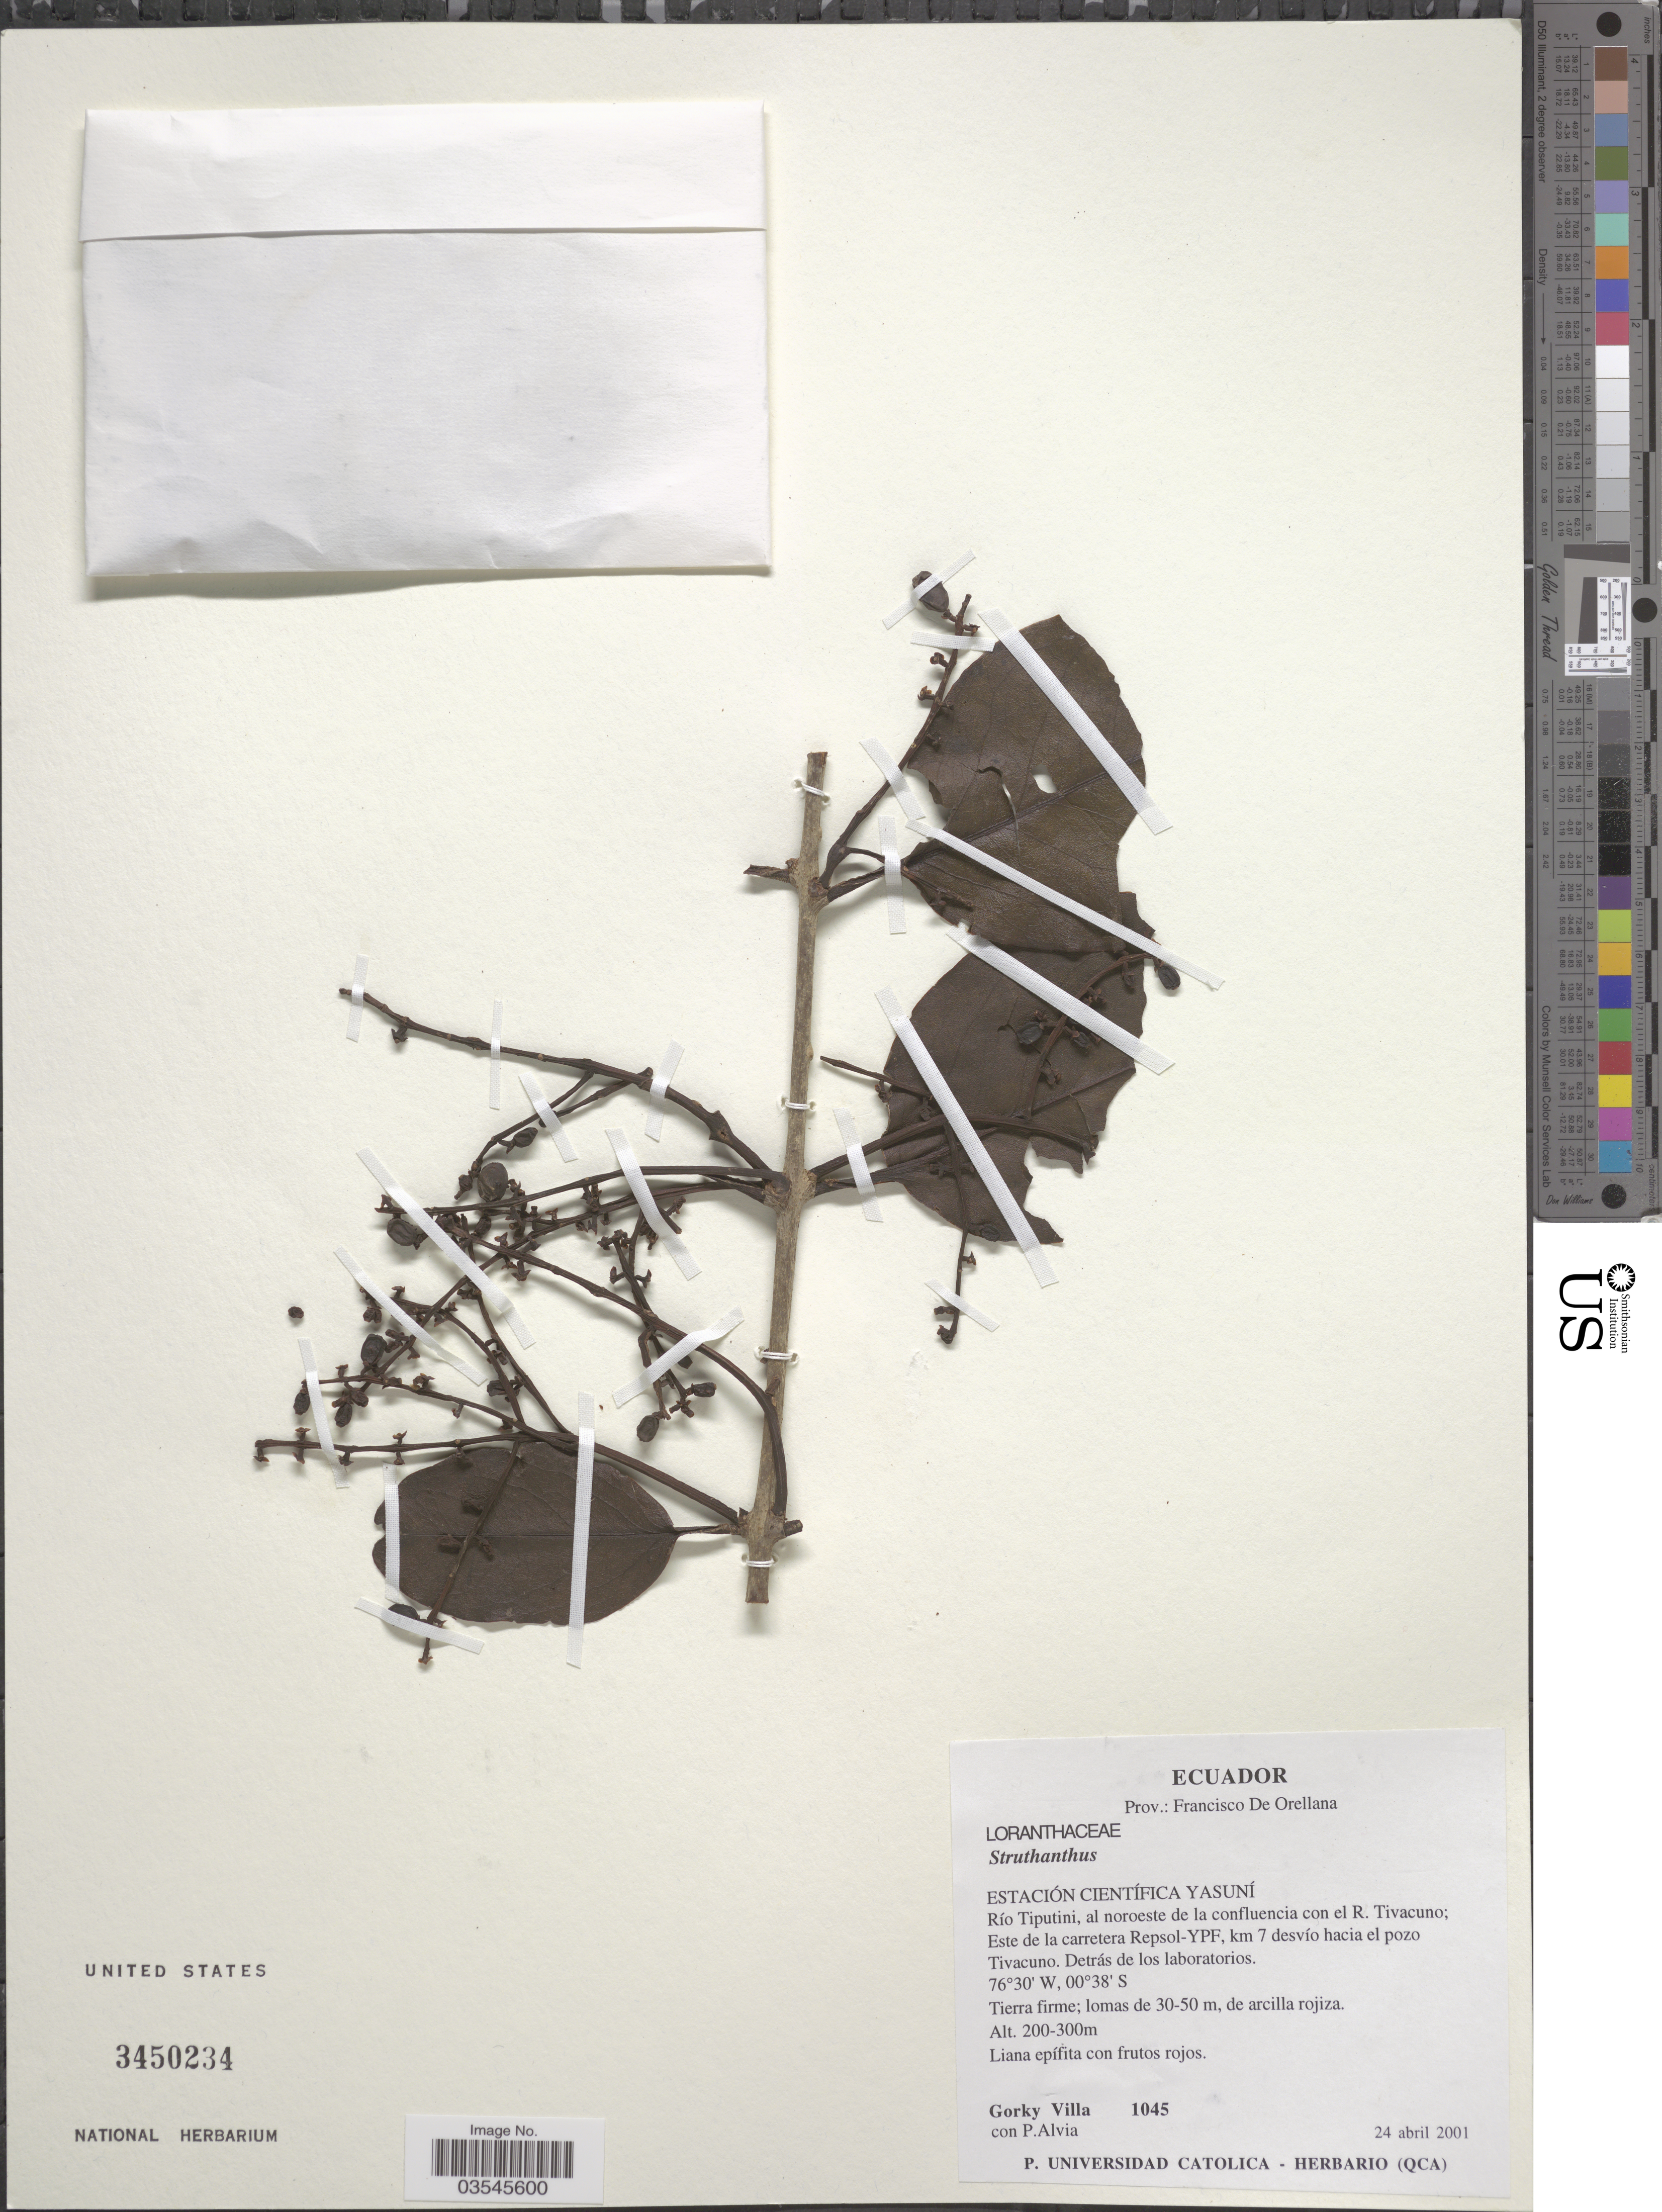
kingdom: Plantae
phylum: Tracheophyta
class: Magnoliopsida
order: Santalales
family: Loranthaceae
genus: Struthanthus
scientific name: Struthanthus sp.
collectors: G. Villa & P. Alvia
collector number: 1045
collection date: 2001-04-24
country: Ecuador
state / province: Orellana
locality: Prov.: Francisco de Orellana. Estación Científica Yasuní. Río Tiputini, al noroeste de la confluencia con el R. Tivacuno; Este de la carretera Repsol-YPF, km 7 desvío hacia el pozo Tivacuno. DetrDtto. Tocache. Detrás de los laboratorios.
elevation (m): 200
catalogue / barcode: US 3450234